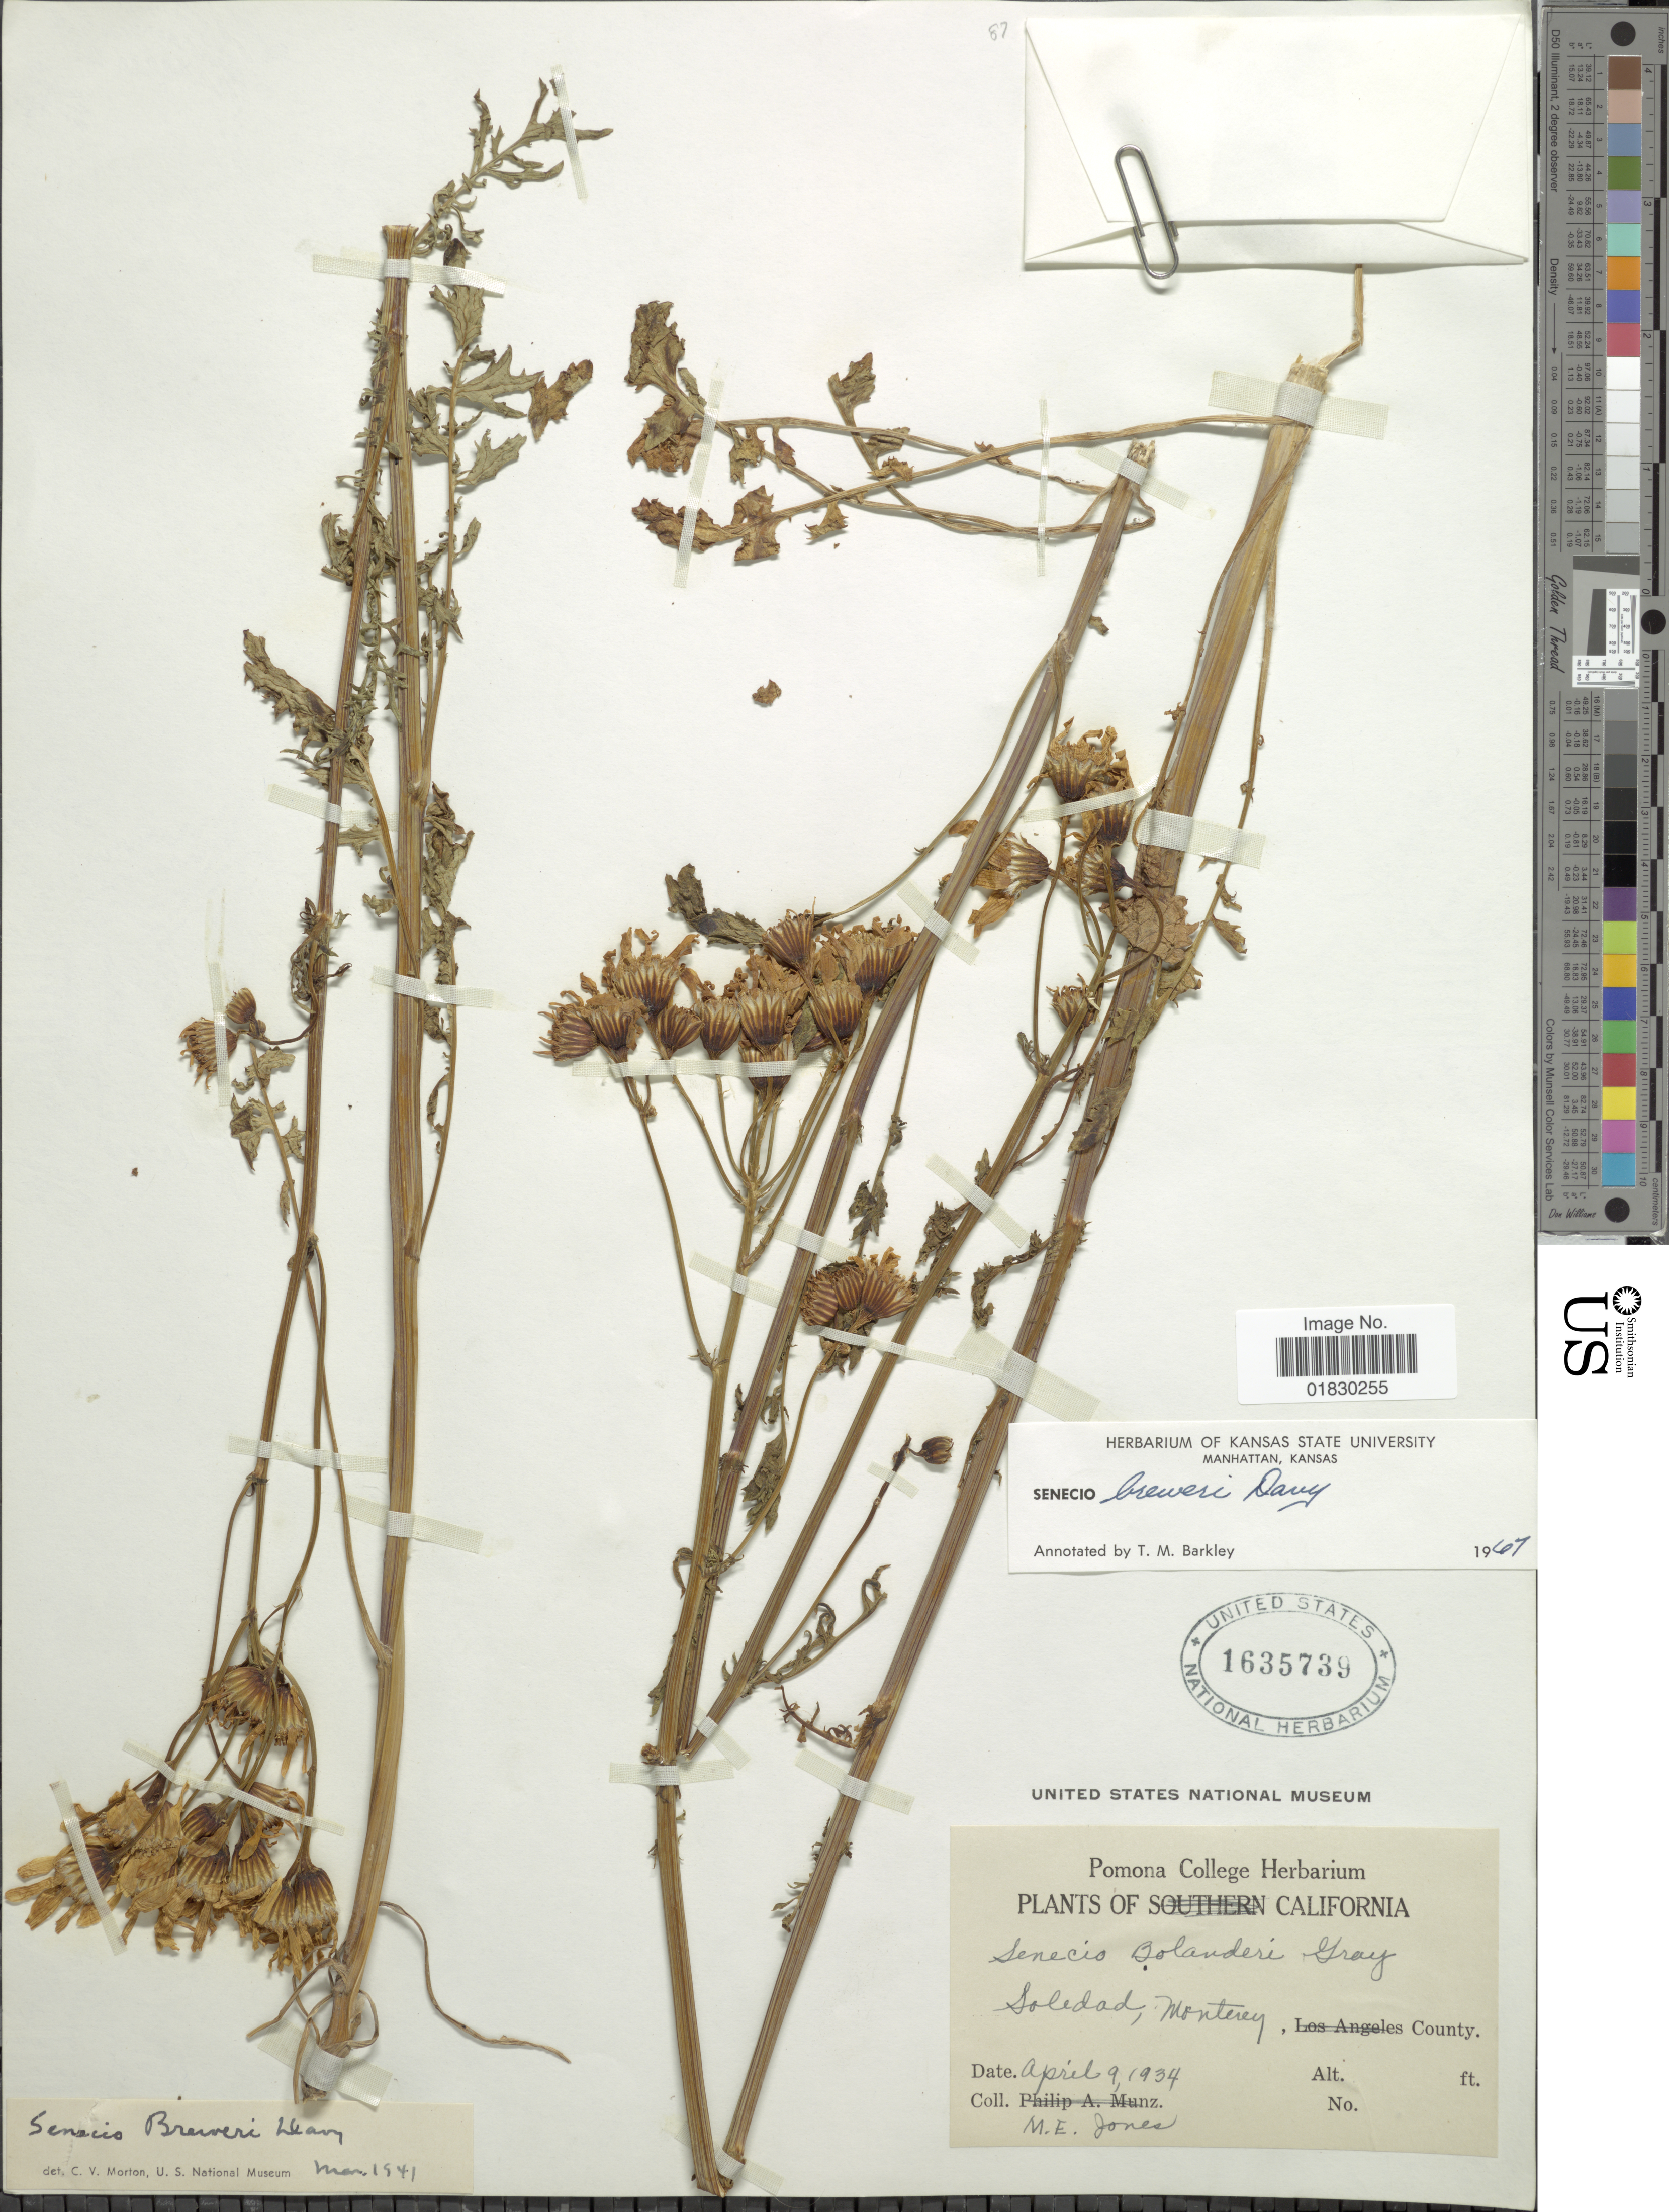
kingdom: Plantae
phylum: Tracheophyta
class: Magnoliopsida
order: Asterales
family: Asteraceae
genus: Packera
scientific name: Packera breweri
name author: (Burtt Davy) W.A. Weber & Á. Löve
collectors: M. E. Jones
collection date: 1934-04-09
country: United States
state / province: California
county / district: Monterey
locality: Soledad, Monterey County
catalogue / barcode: US 1635739